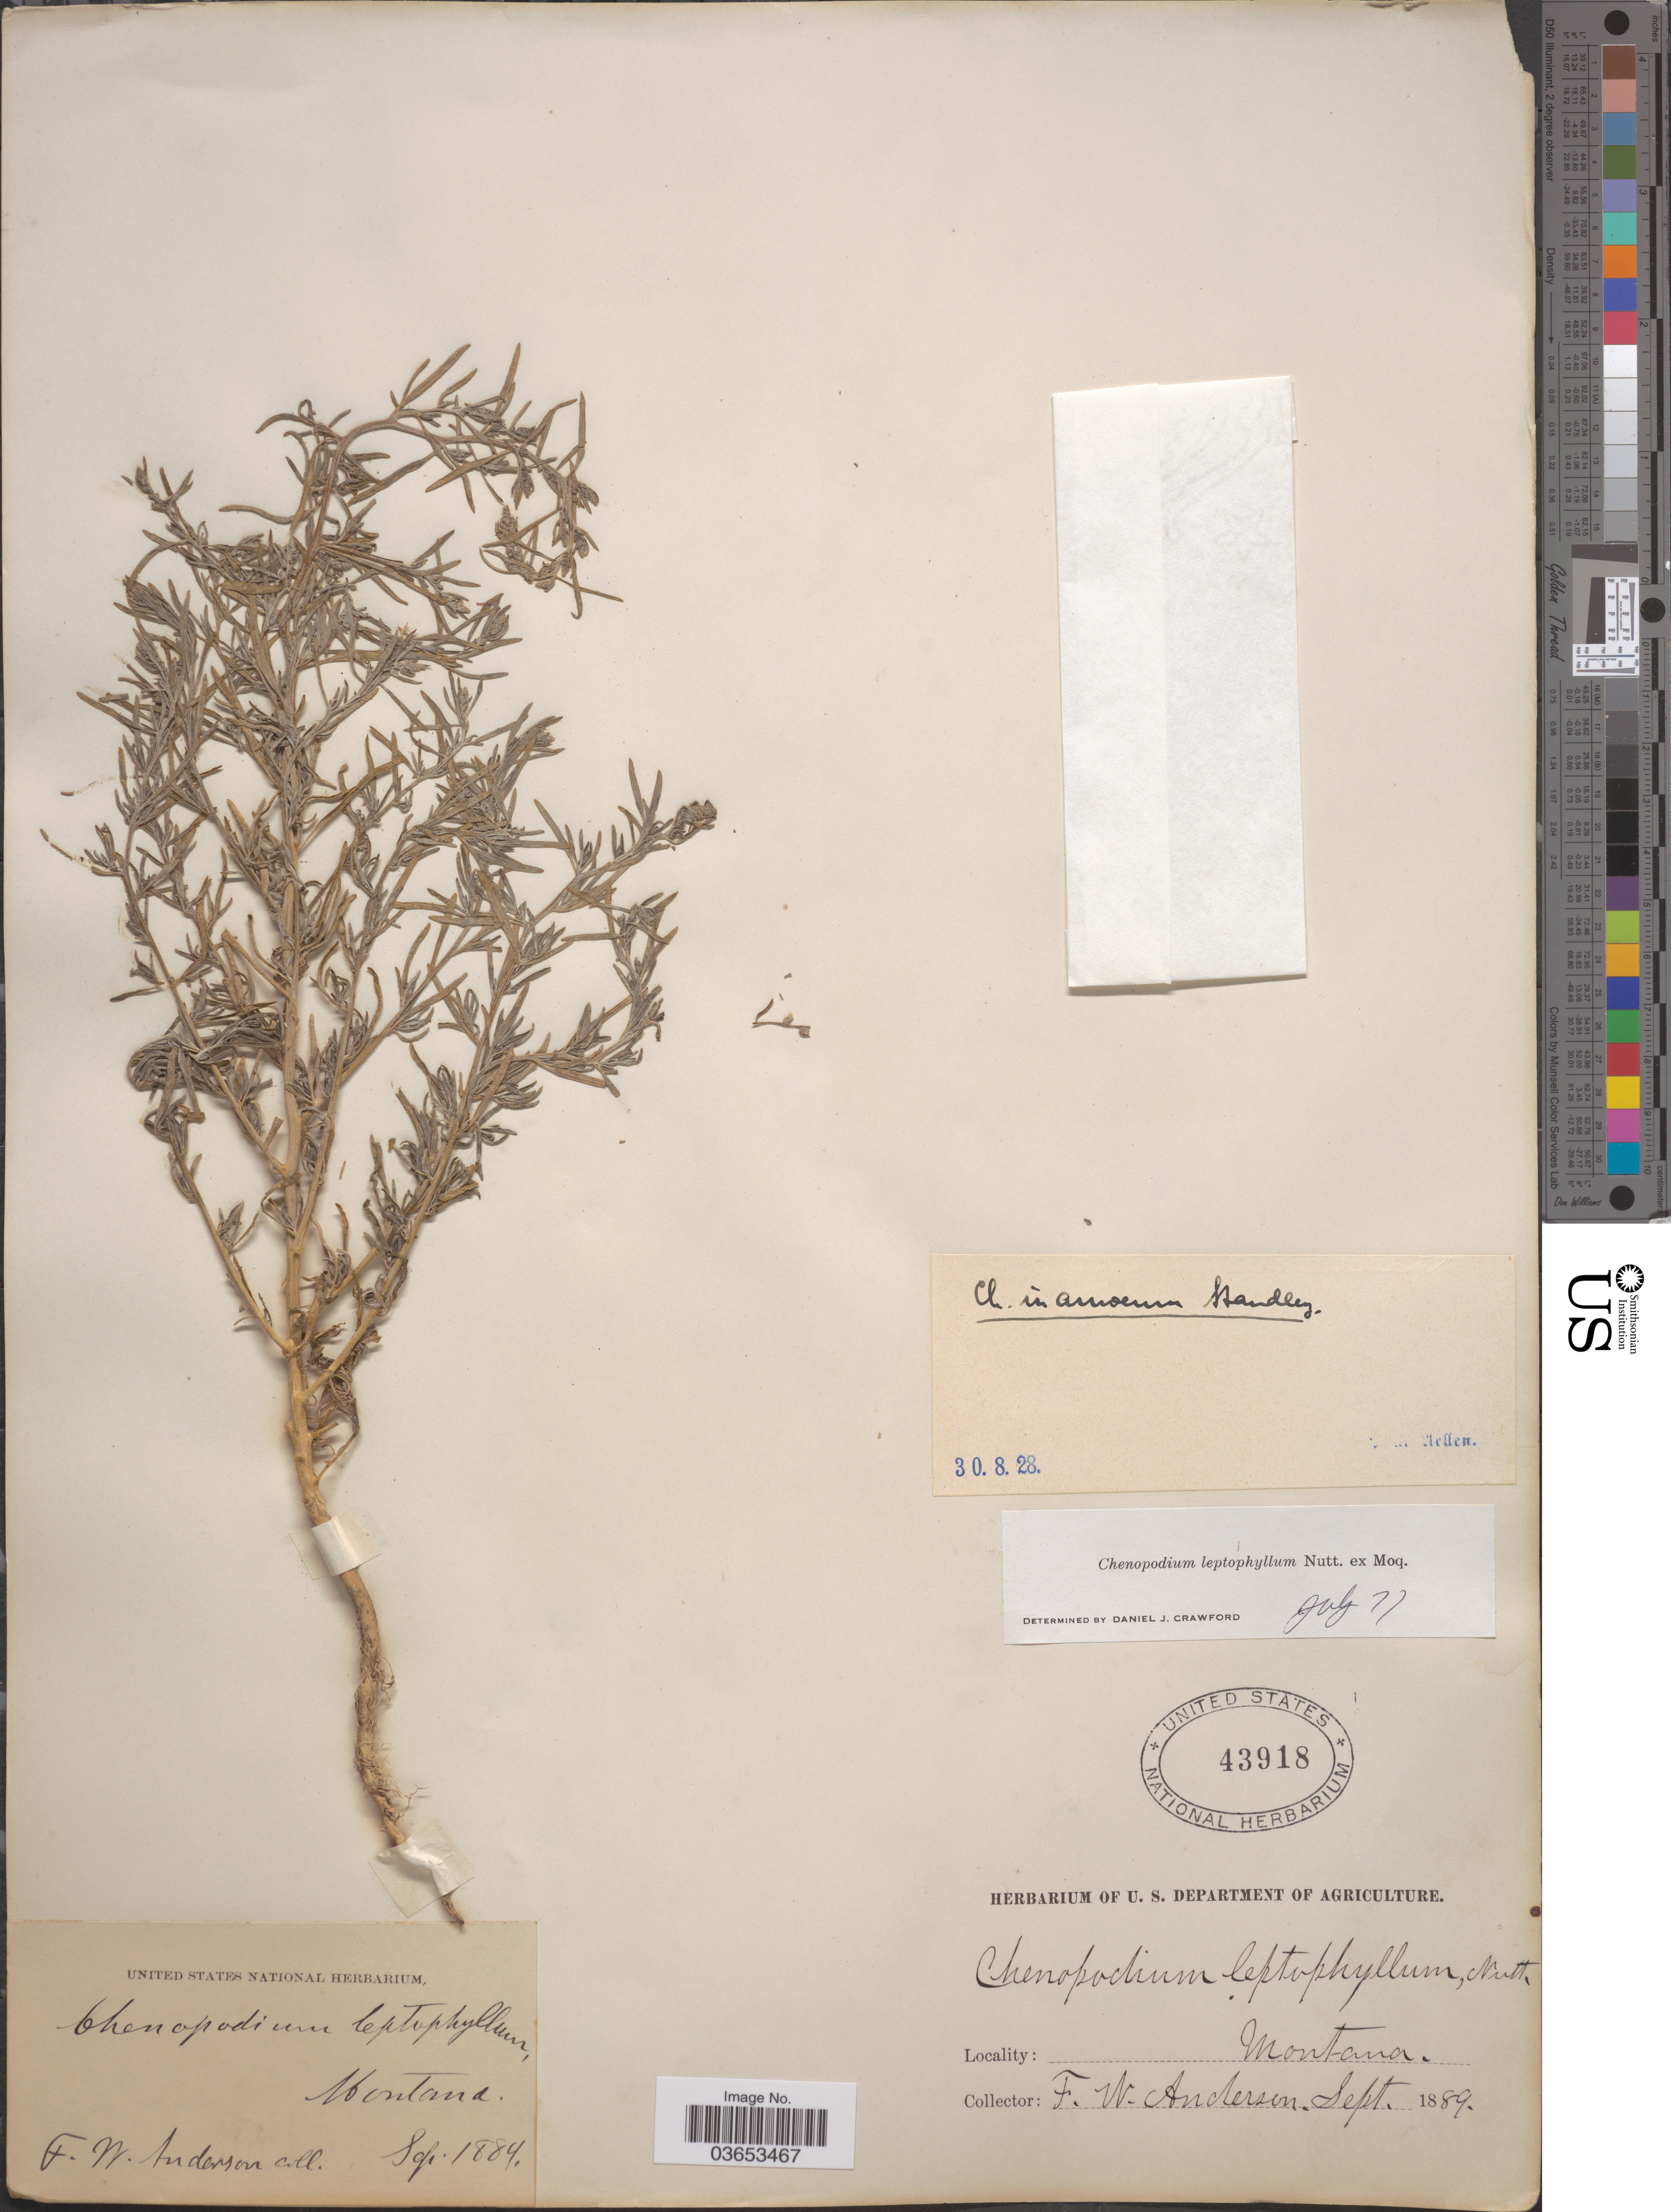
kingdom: Plantae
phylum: Tracheophyta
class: Magnoliopsida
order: Caryophyllales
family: Amaranthaceae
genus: Chenopodium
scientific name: Chenopodium leptophyllum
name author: (Moq.) Nutt. ex S. Watson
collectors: F. W. Anderson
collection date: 1884-09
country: United States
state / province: Montana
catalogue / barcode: US 43918